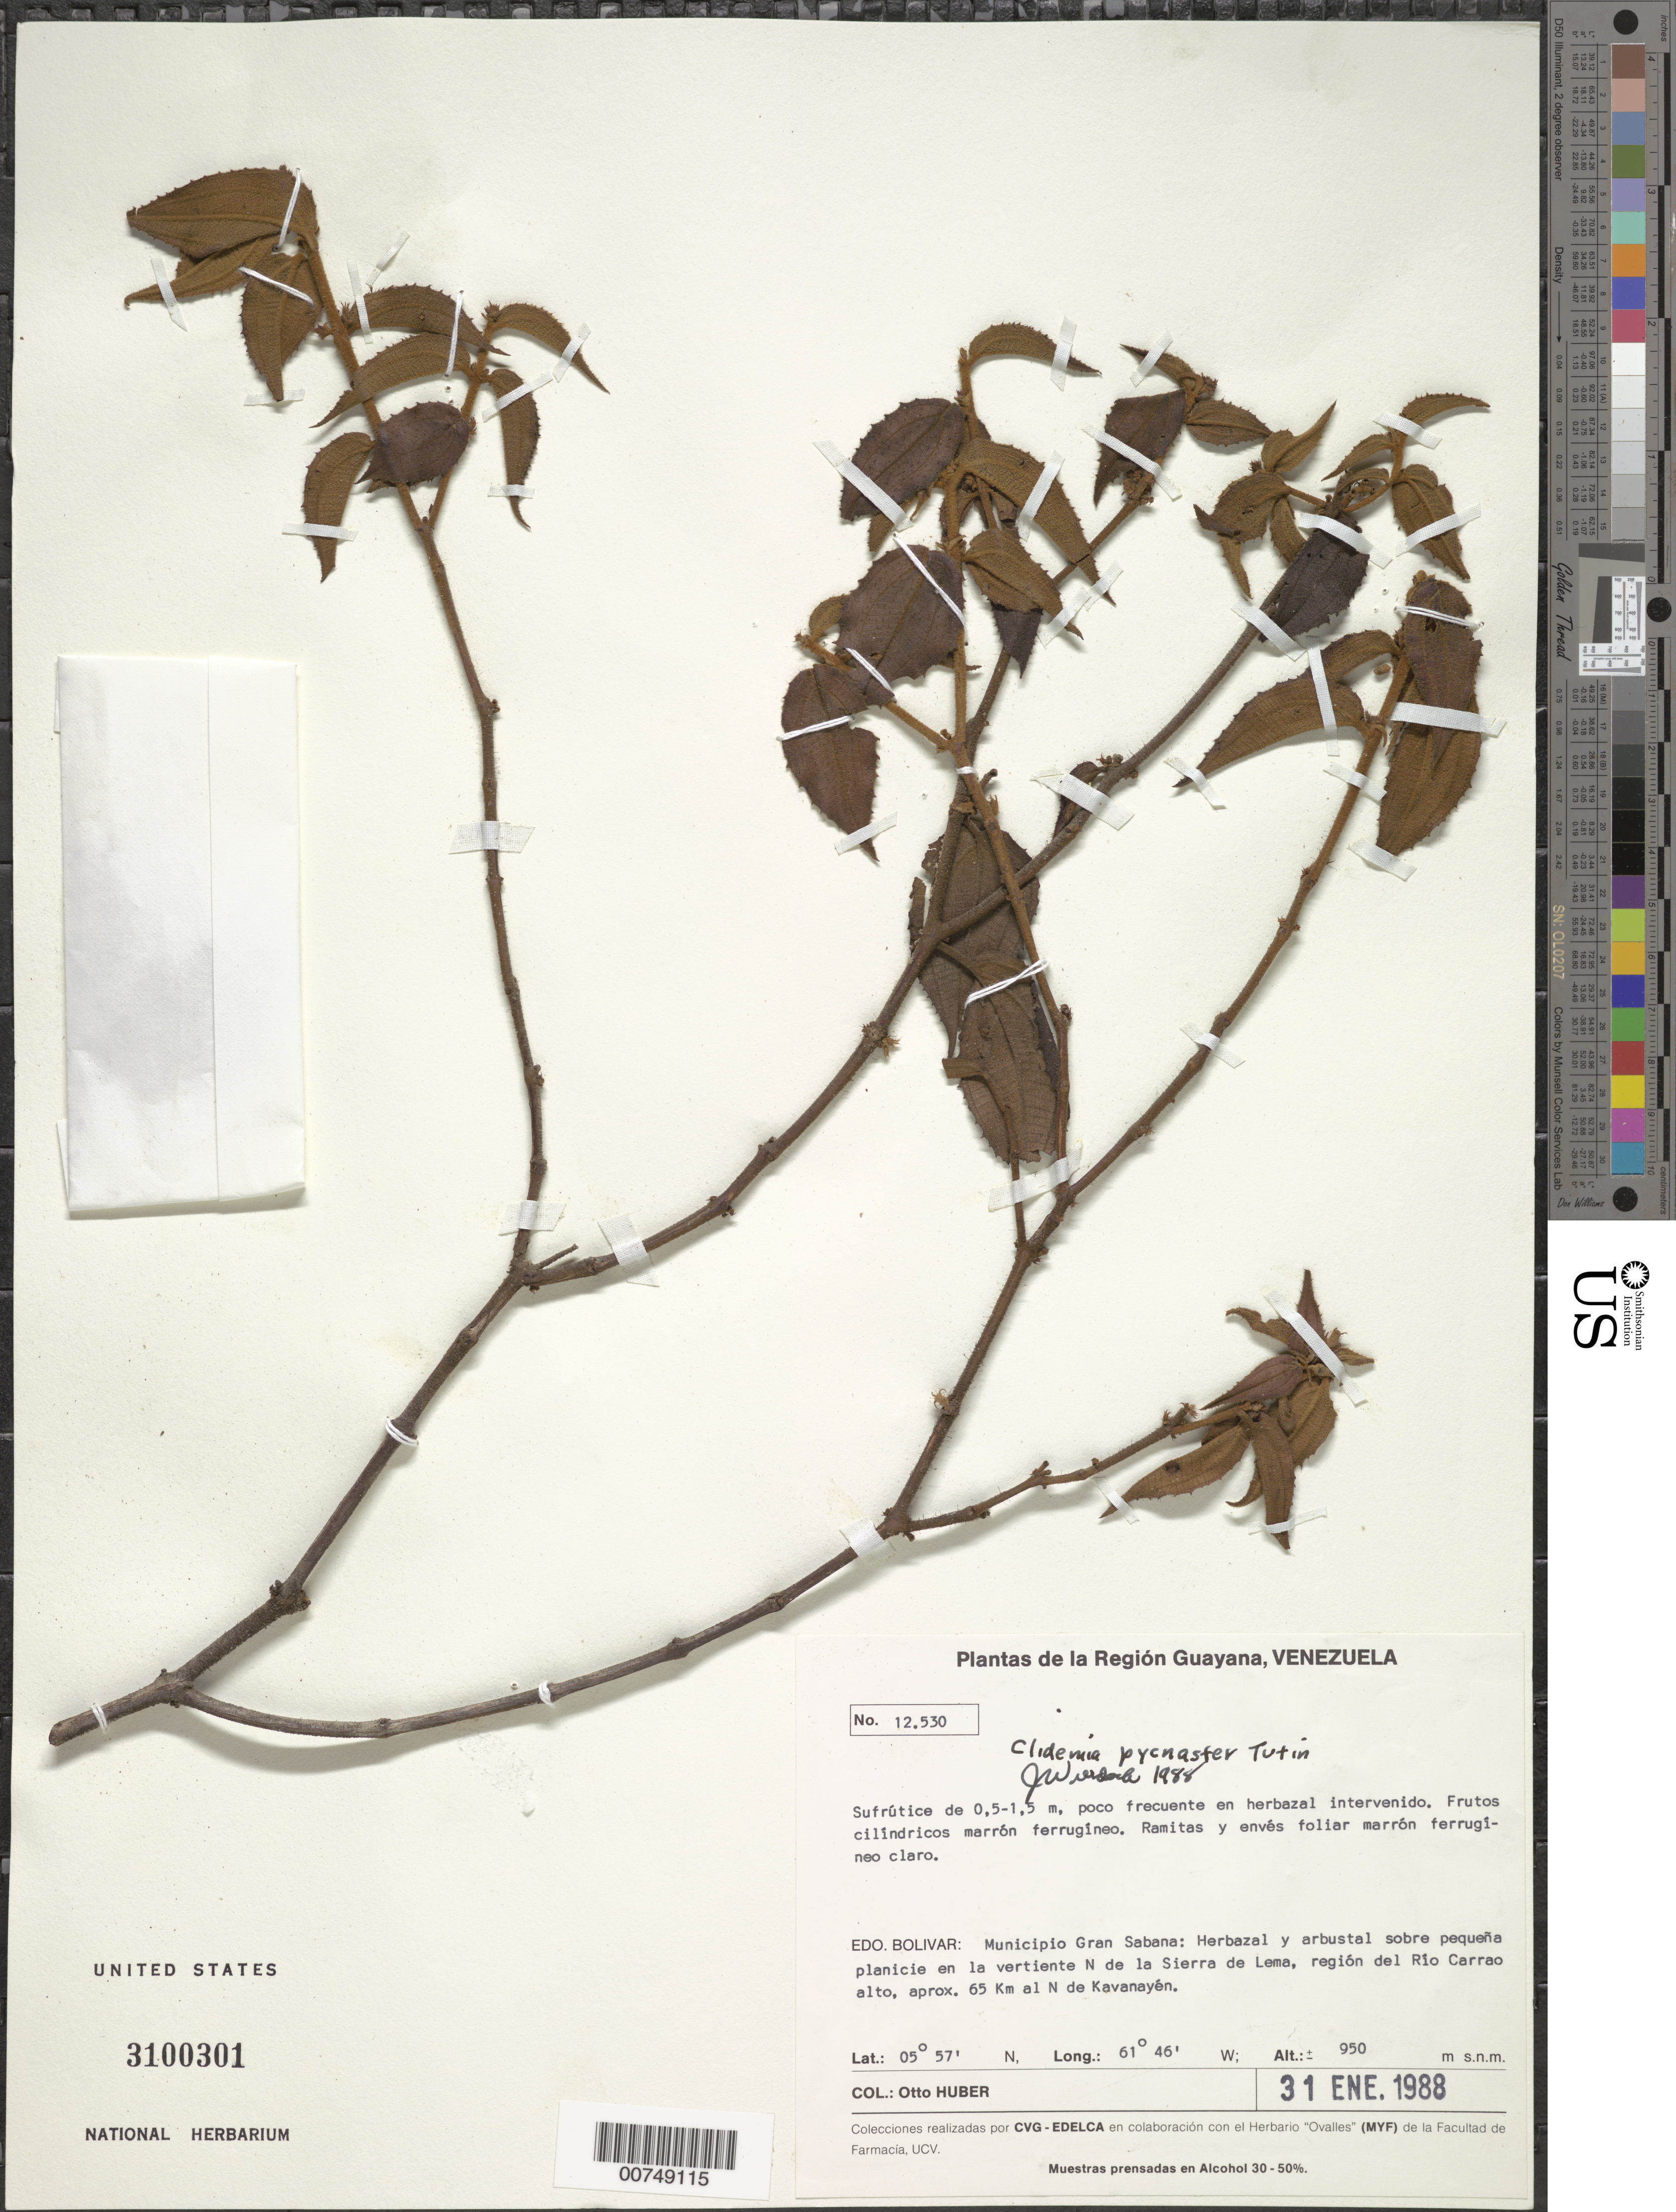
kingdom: Plantae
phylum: Tracheophyta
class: Magnoliopsida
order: Myrtales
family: Melastomataceae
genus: Clidemia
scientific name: Clidemia pycnaster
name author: Tutin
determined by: Wurdack, John J., (US), US (UNITED STATES)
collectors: O. Huber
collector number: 12530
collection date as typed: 31-Jan-88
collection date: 1988-01-31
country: Venezuela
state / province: Bolívar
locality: Mun. Gran Sabana, Sierra de Lema, en la vertiente N; region del Río Carrao alto, aprox 65 m a N de Kavanayén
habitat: Herbazal y arbustal sobre pequena planicie en la vertiente N de la sierra; en herbazal intervenido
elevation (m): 950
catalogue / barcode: US 3100301